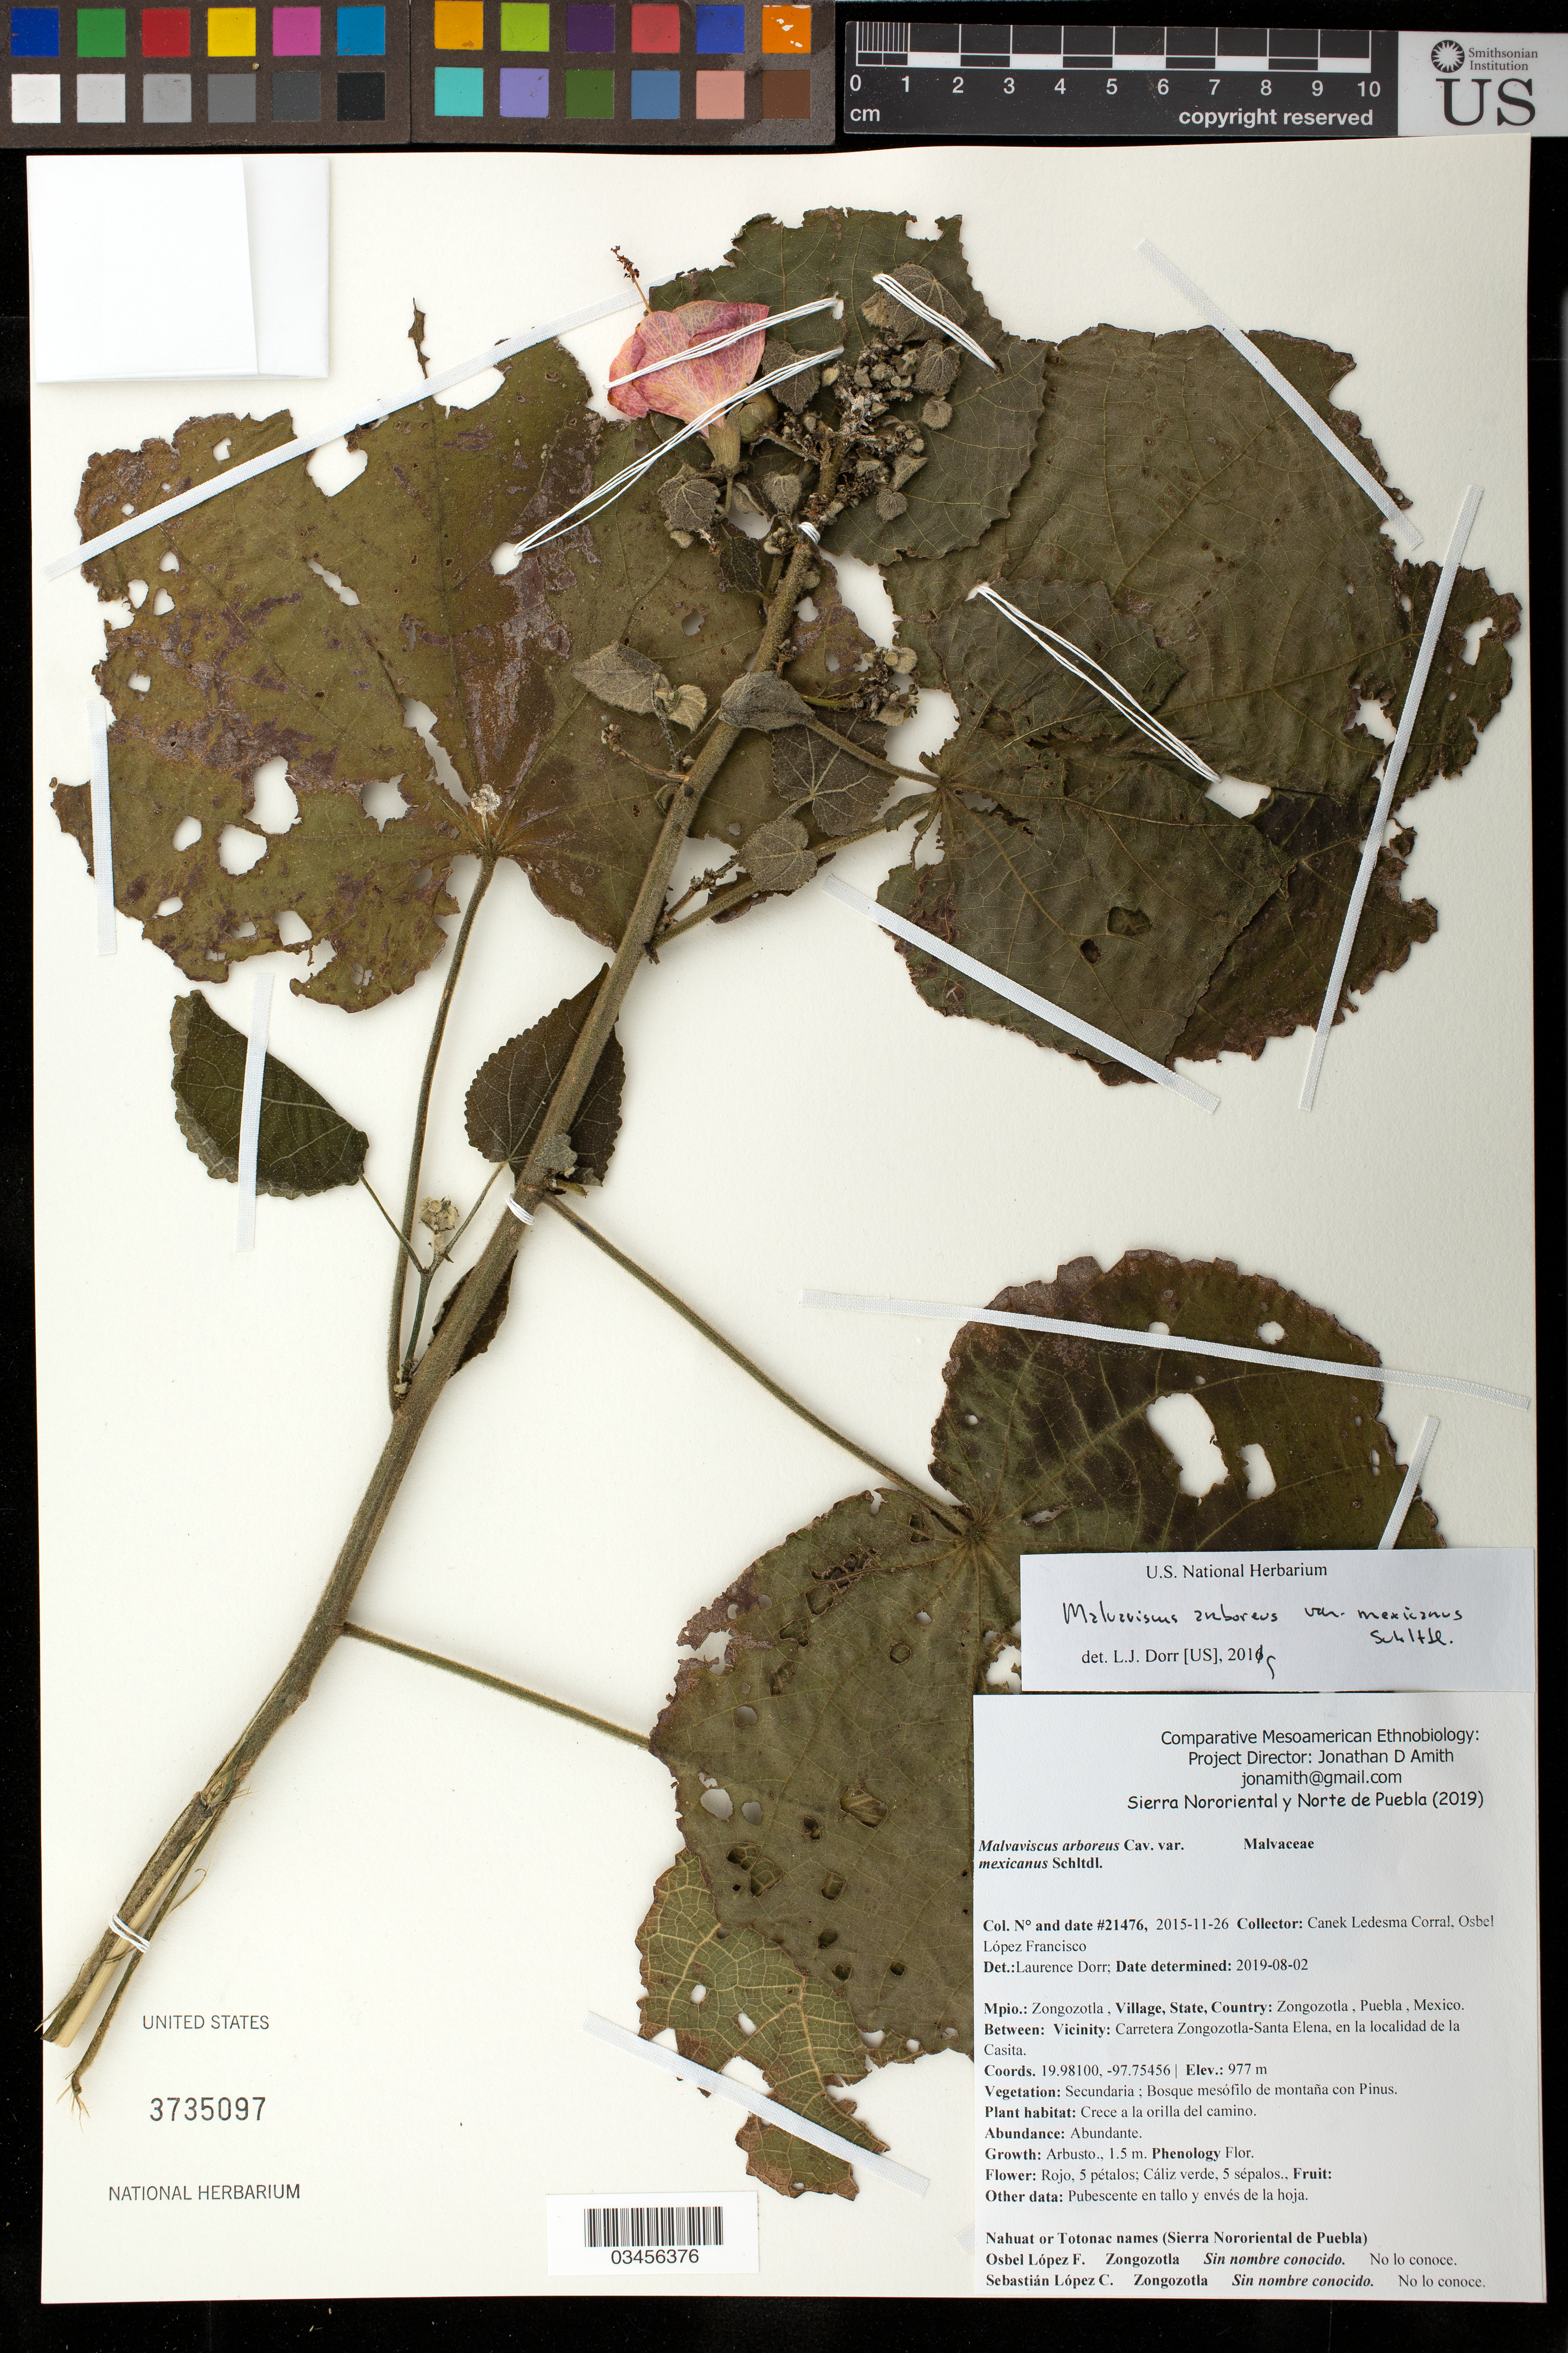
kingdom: Plantae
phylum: Tracheophyta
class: Magnoliopsida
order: Malvales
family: Malvaceae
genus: Malvaviscus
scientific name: Malvaviscus arboreus var. mexicanus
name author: Schltdl.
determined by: Dorr, L. J., (BOT), Smithsonian Institution - National Museum of Natural History (UNITED STATES)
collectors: Canek Ledesma C. & O. López Francisco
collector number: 21476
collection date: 2015-11-26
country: México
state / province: Puebla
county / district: Zongozotla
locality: PUEBLO: Zongozotla; LOCALIDAD EXACTA: Carretera Zongozotla-Santa Elena, en la localidad de la Casita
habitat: Bosque mesófilo de montaña con Pinus | Crece a la orilla del camino.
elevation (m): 977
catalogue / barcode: US 3735097